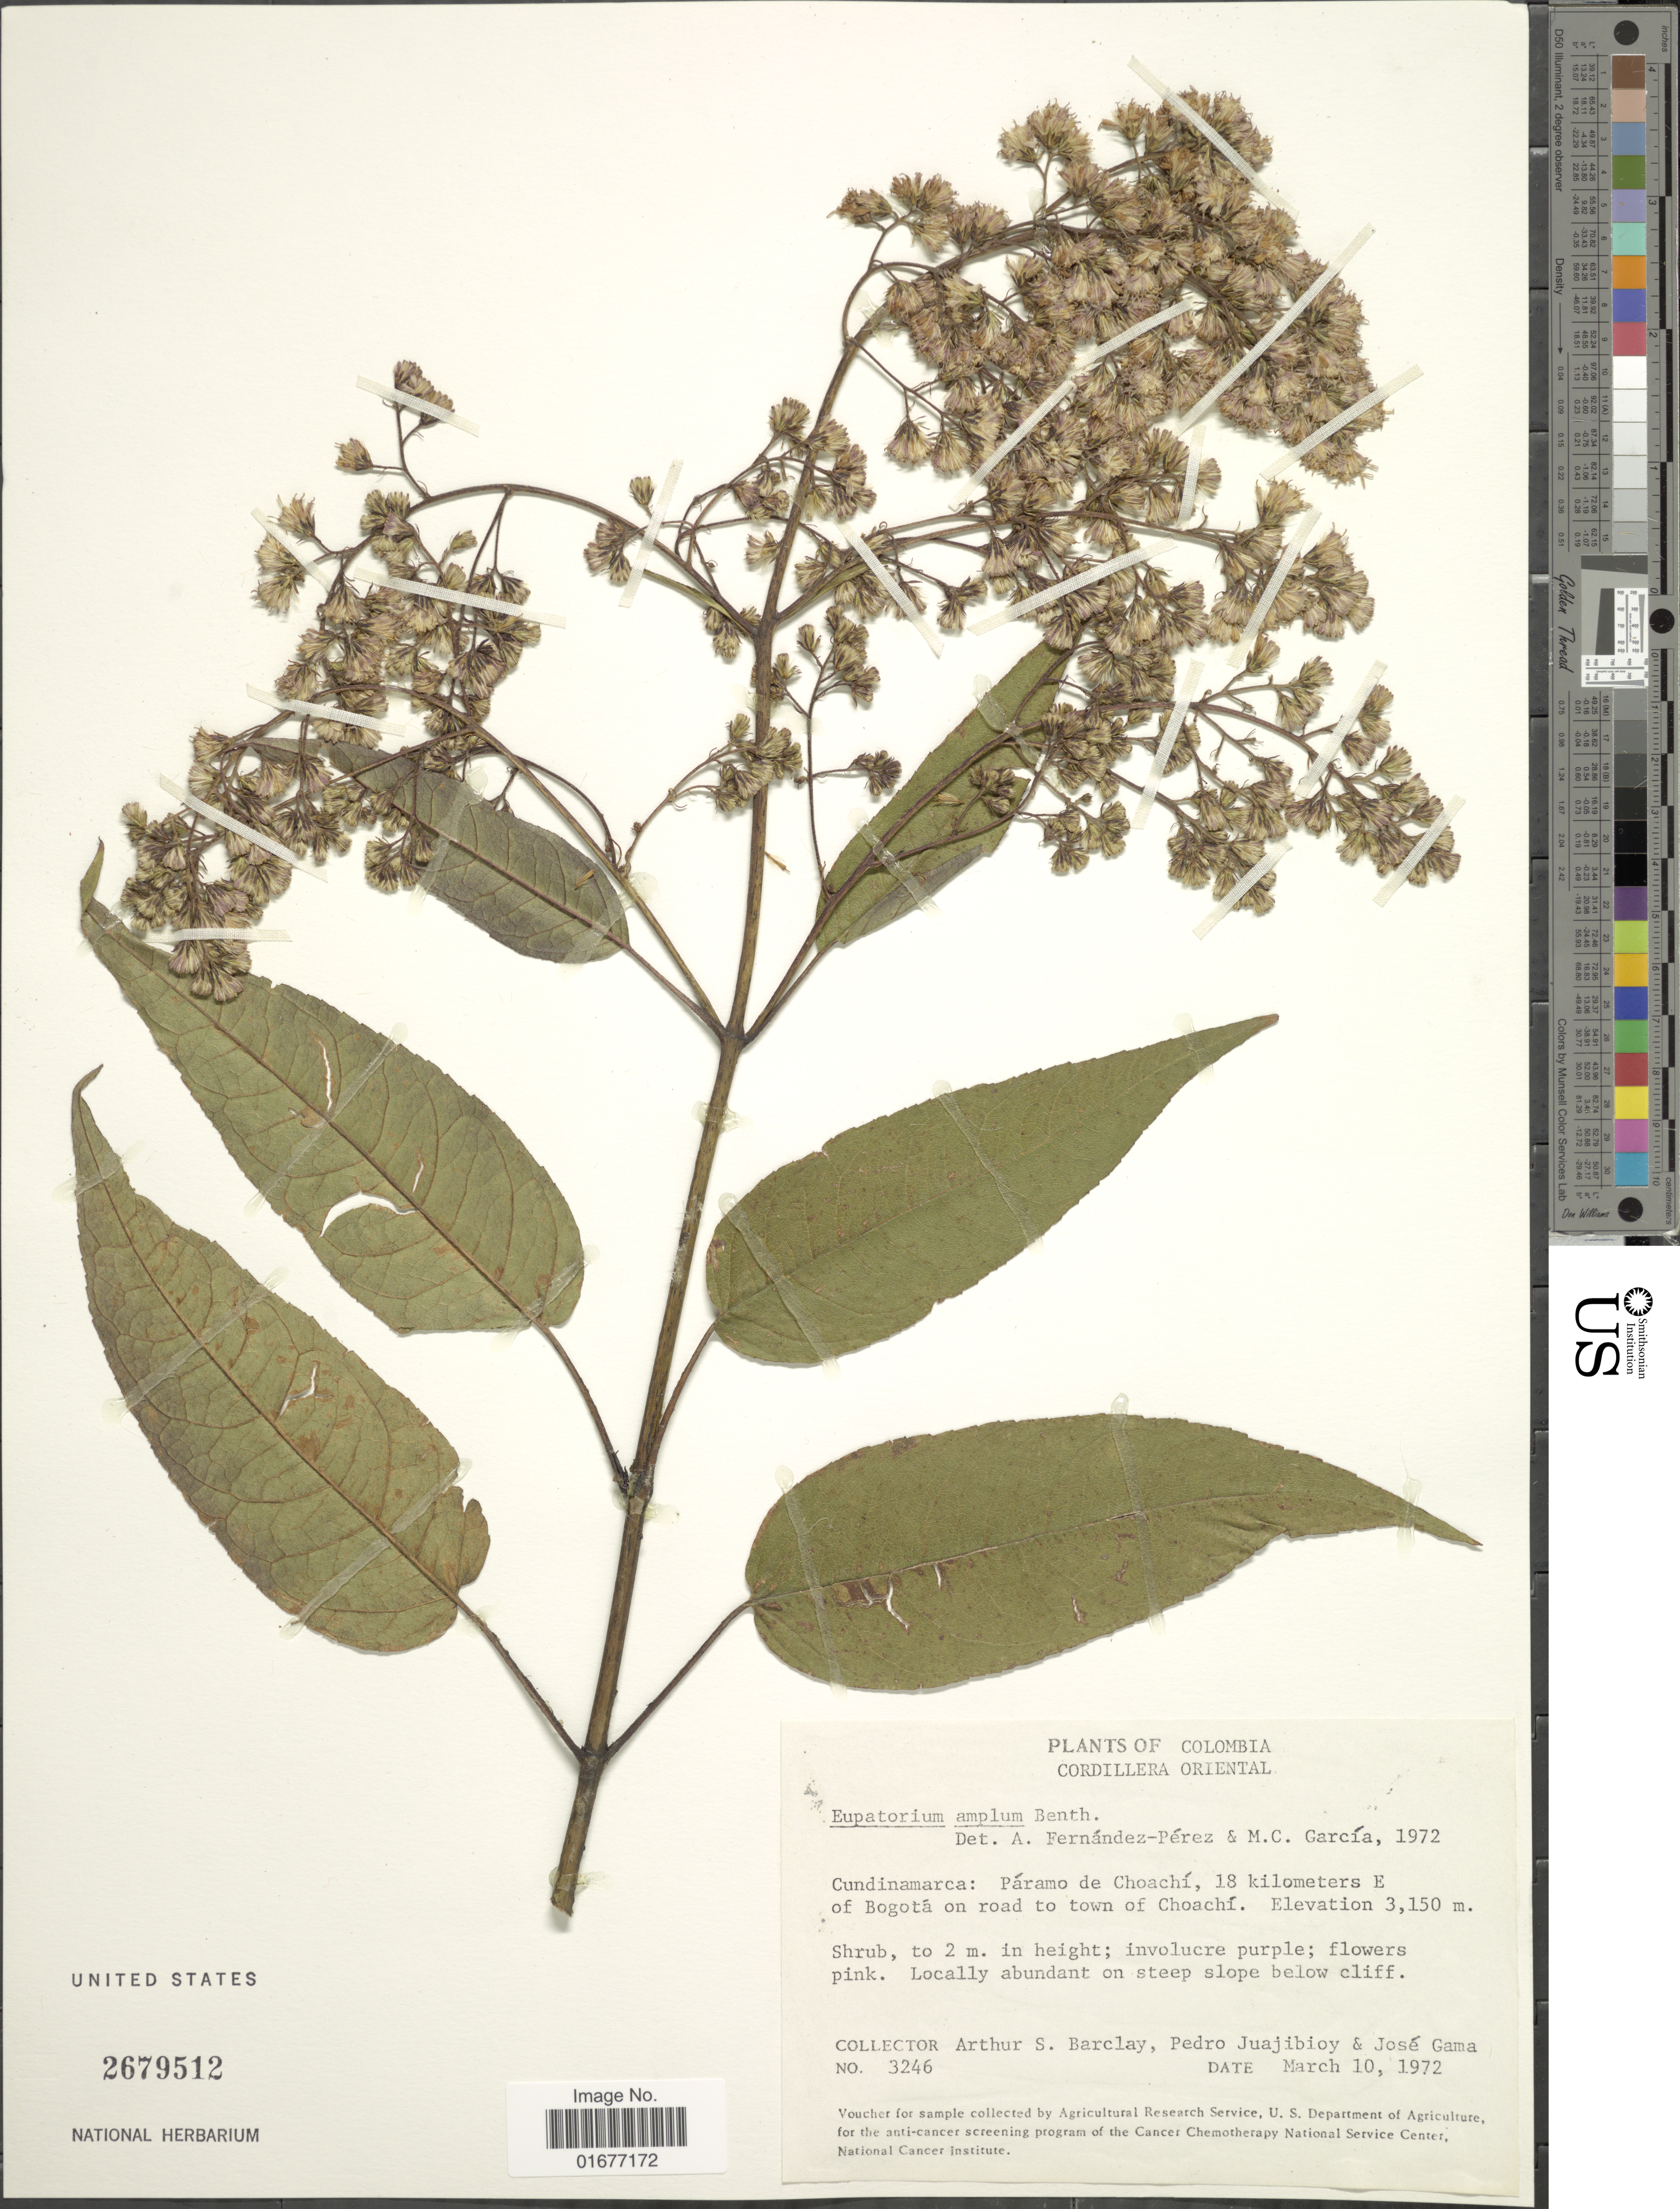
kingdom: Plantae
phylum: Tracheophyta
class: Magnoliopsida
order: Asterales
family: Asteraceae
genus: Ageratina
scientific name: Ageratina ampla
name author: (Benth.) R.M. King & H. Rob.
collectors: A. S. Barclay, P. Juajibioy & J. Gama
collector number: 3246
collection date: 1972-03-10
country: Colombia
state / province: Cundinamarca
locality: Paramo de Choachi, 18 kilometers E of Bogota on road to town of Choachi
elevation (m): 3150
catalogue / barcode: US 2679512